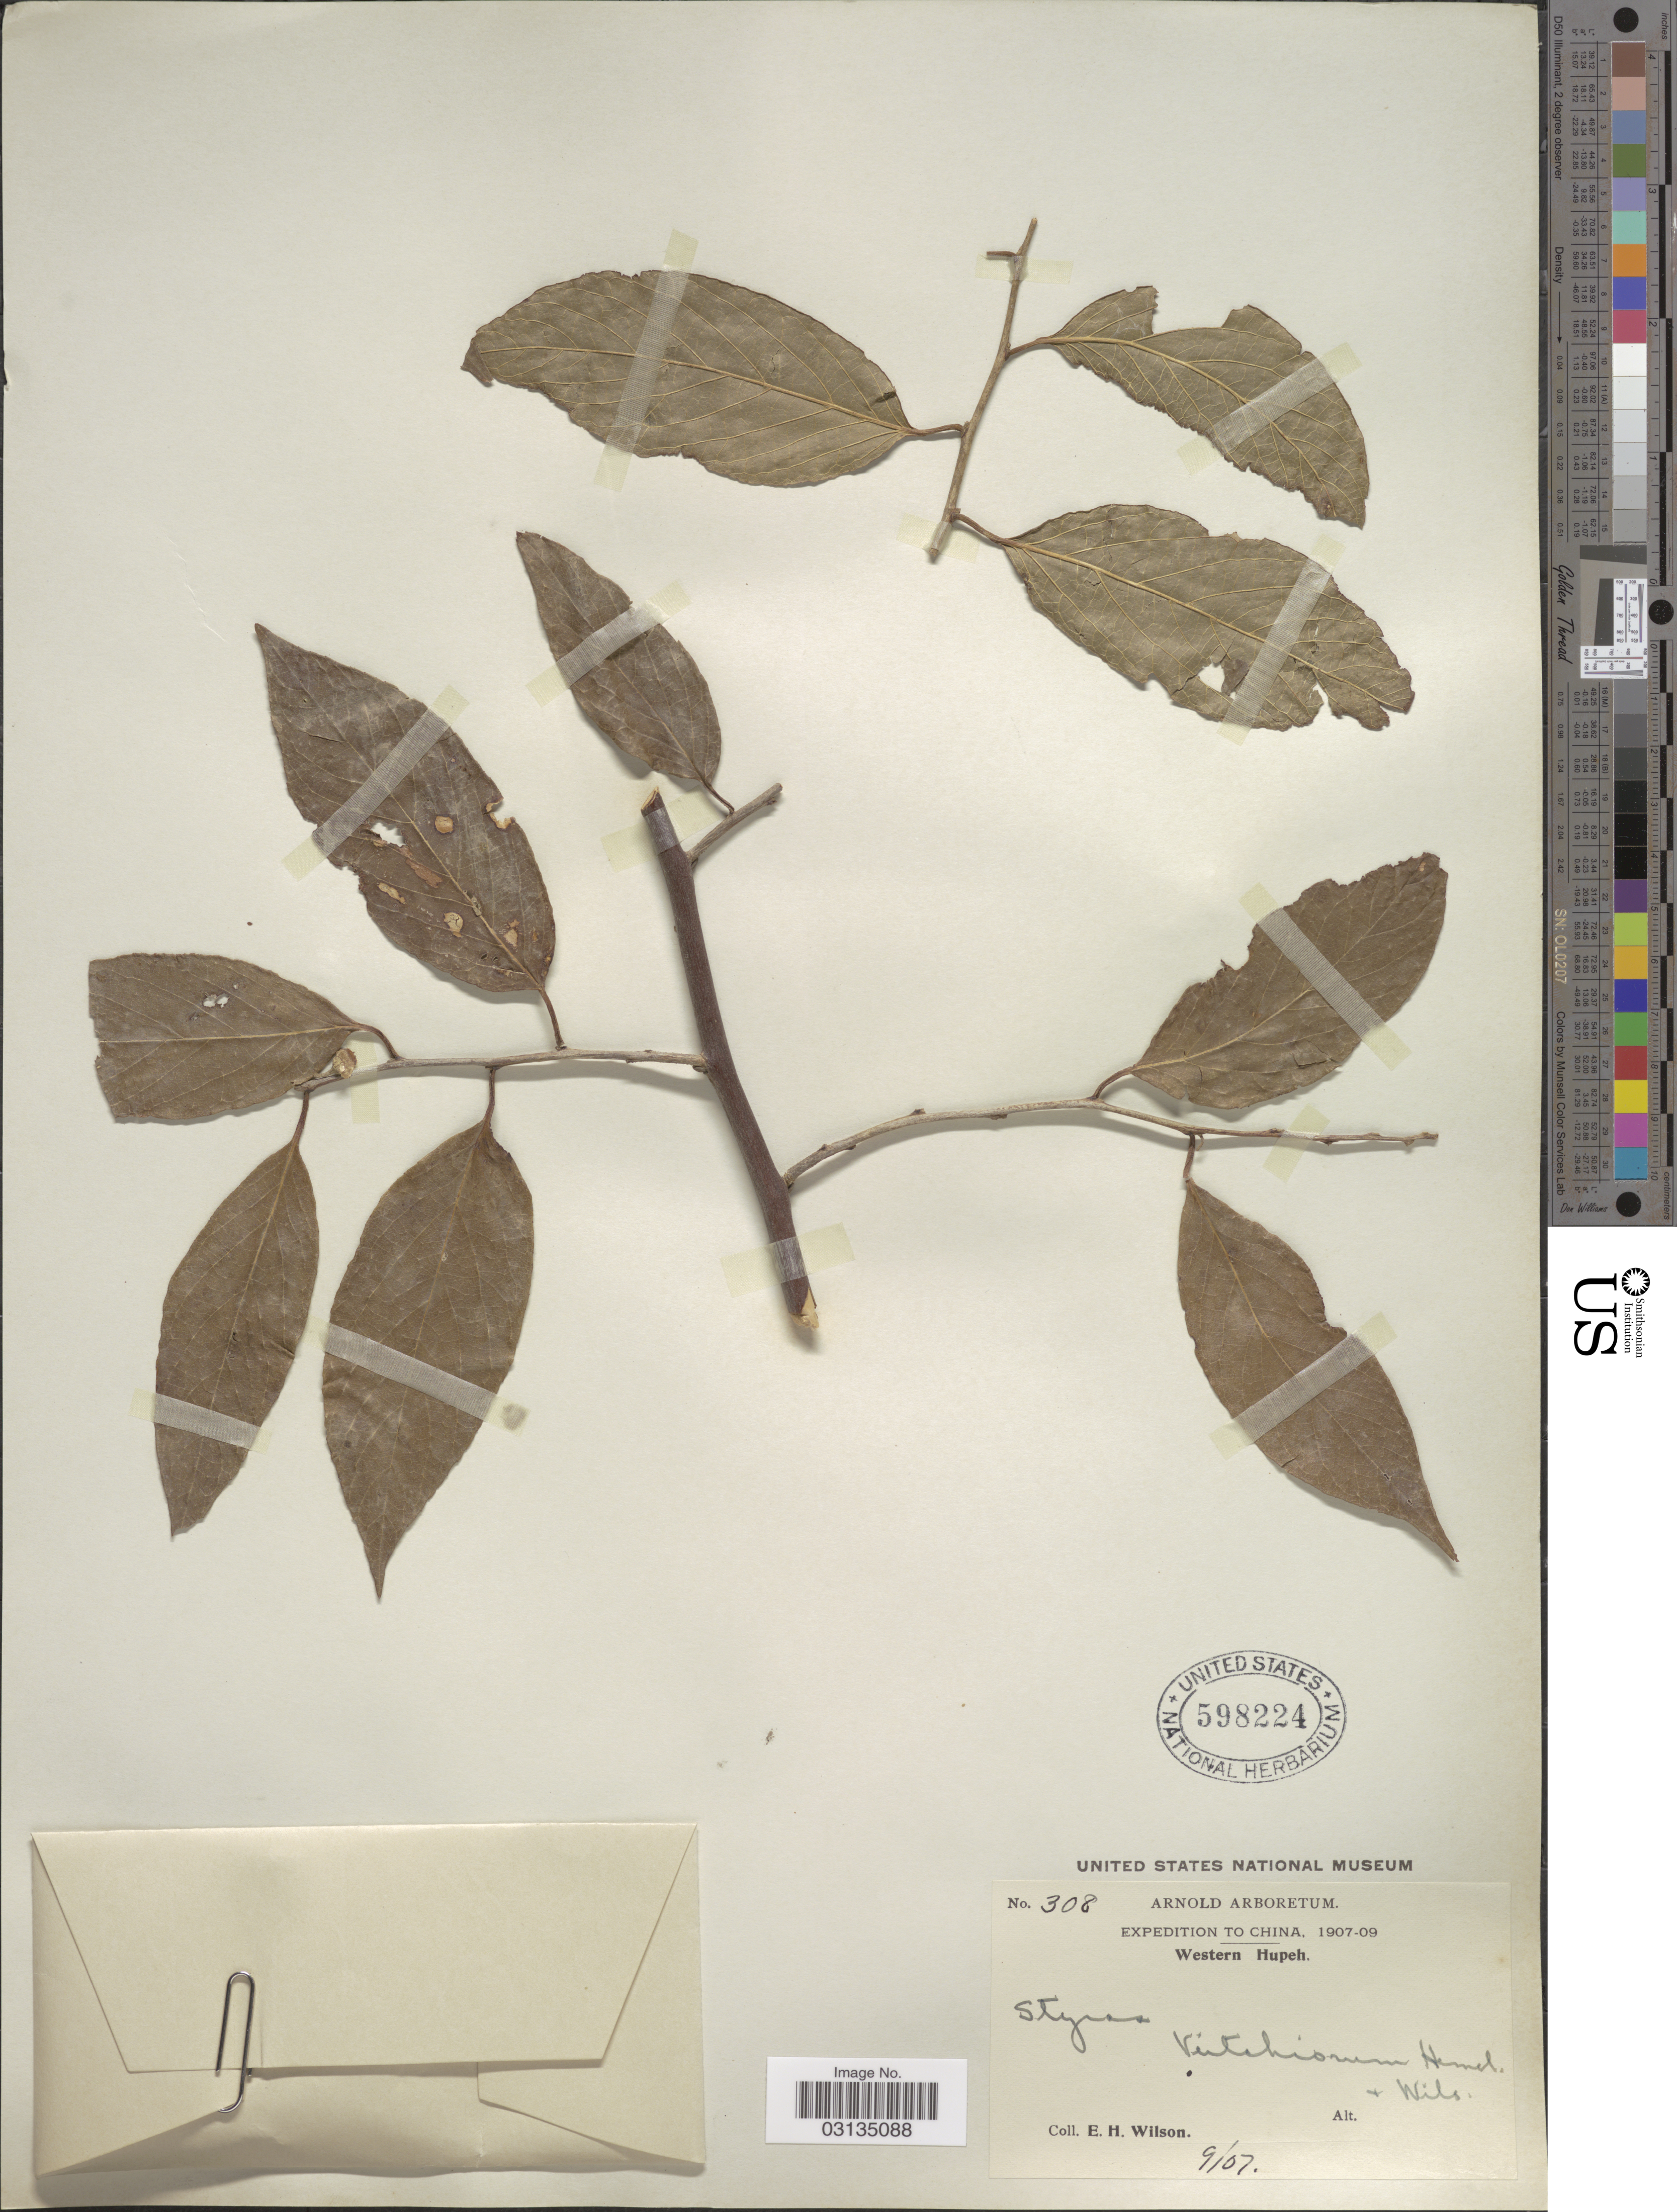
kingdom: Plantae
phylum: Tracheophyta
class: Magnoliopsida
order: Ericales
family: Styracaceae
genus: Styrax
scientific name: Styrax veitchiorum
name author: Hemsl. & E.H. Wilson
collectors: E. Wilson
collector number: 308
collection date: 1907-09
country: China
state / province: Hubei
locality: Western Hupeh.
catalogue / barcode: US 598224